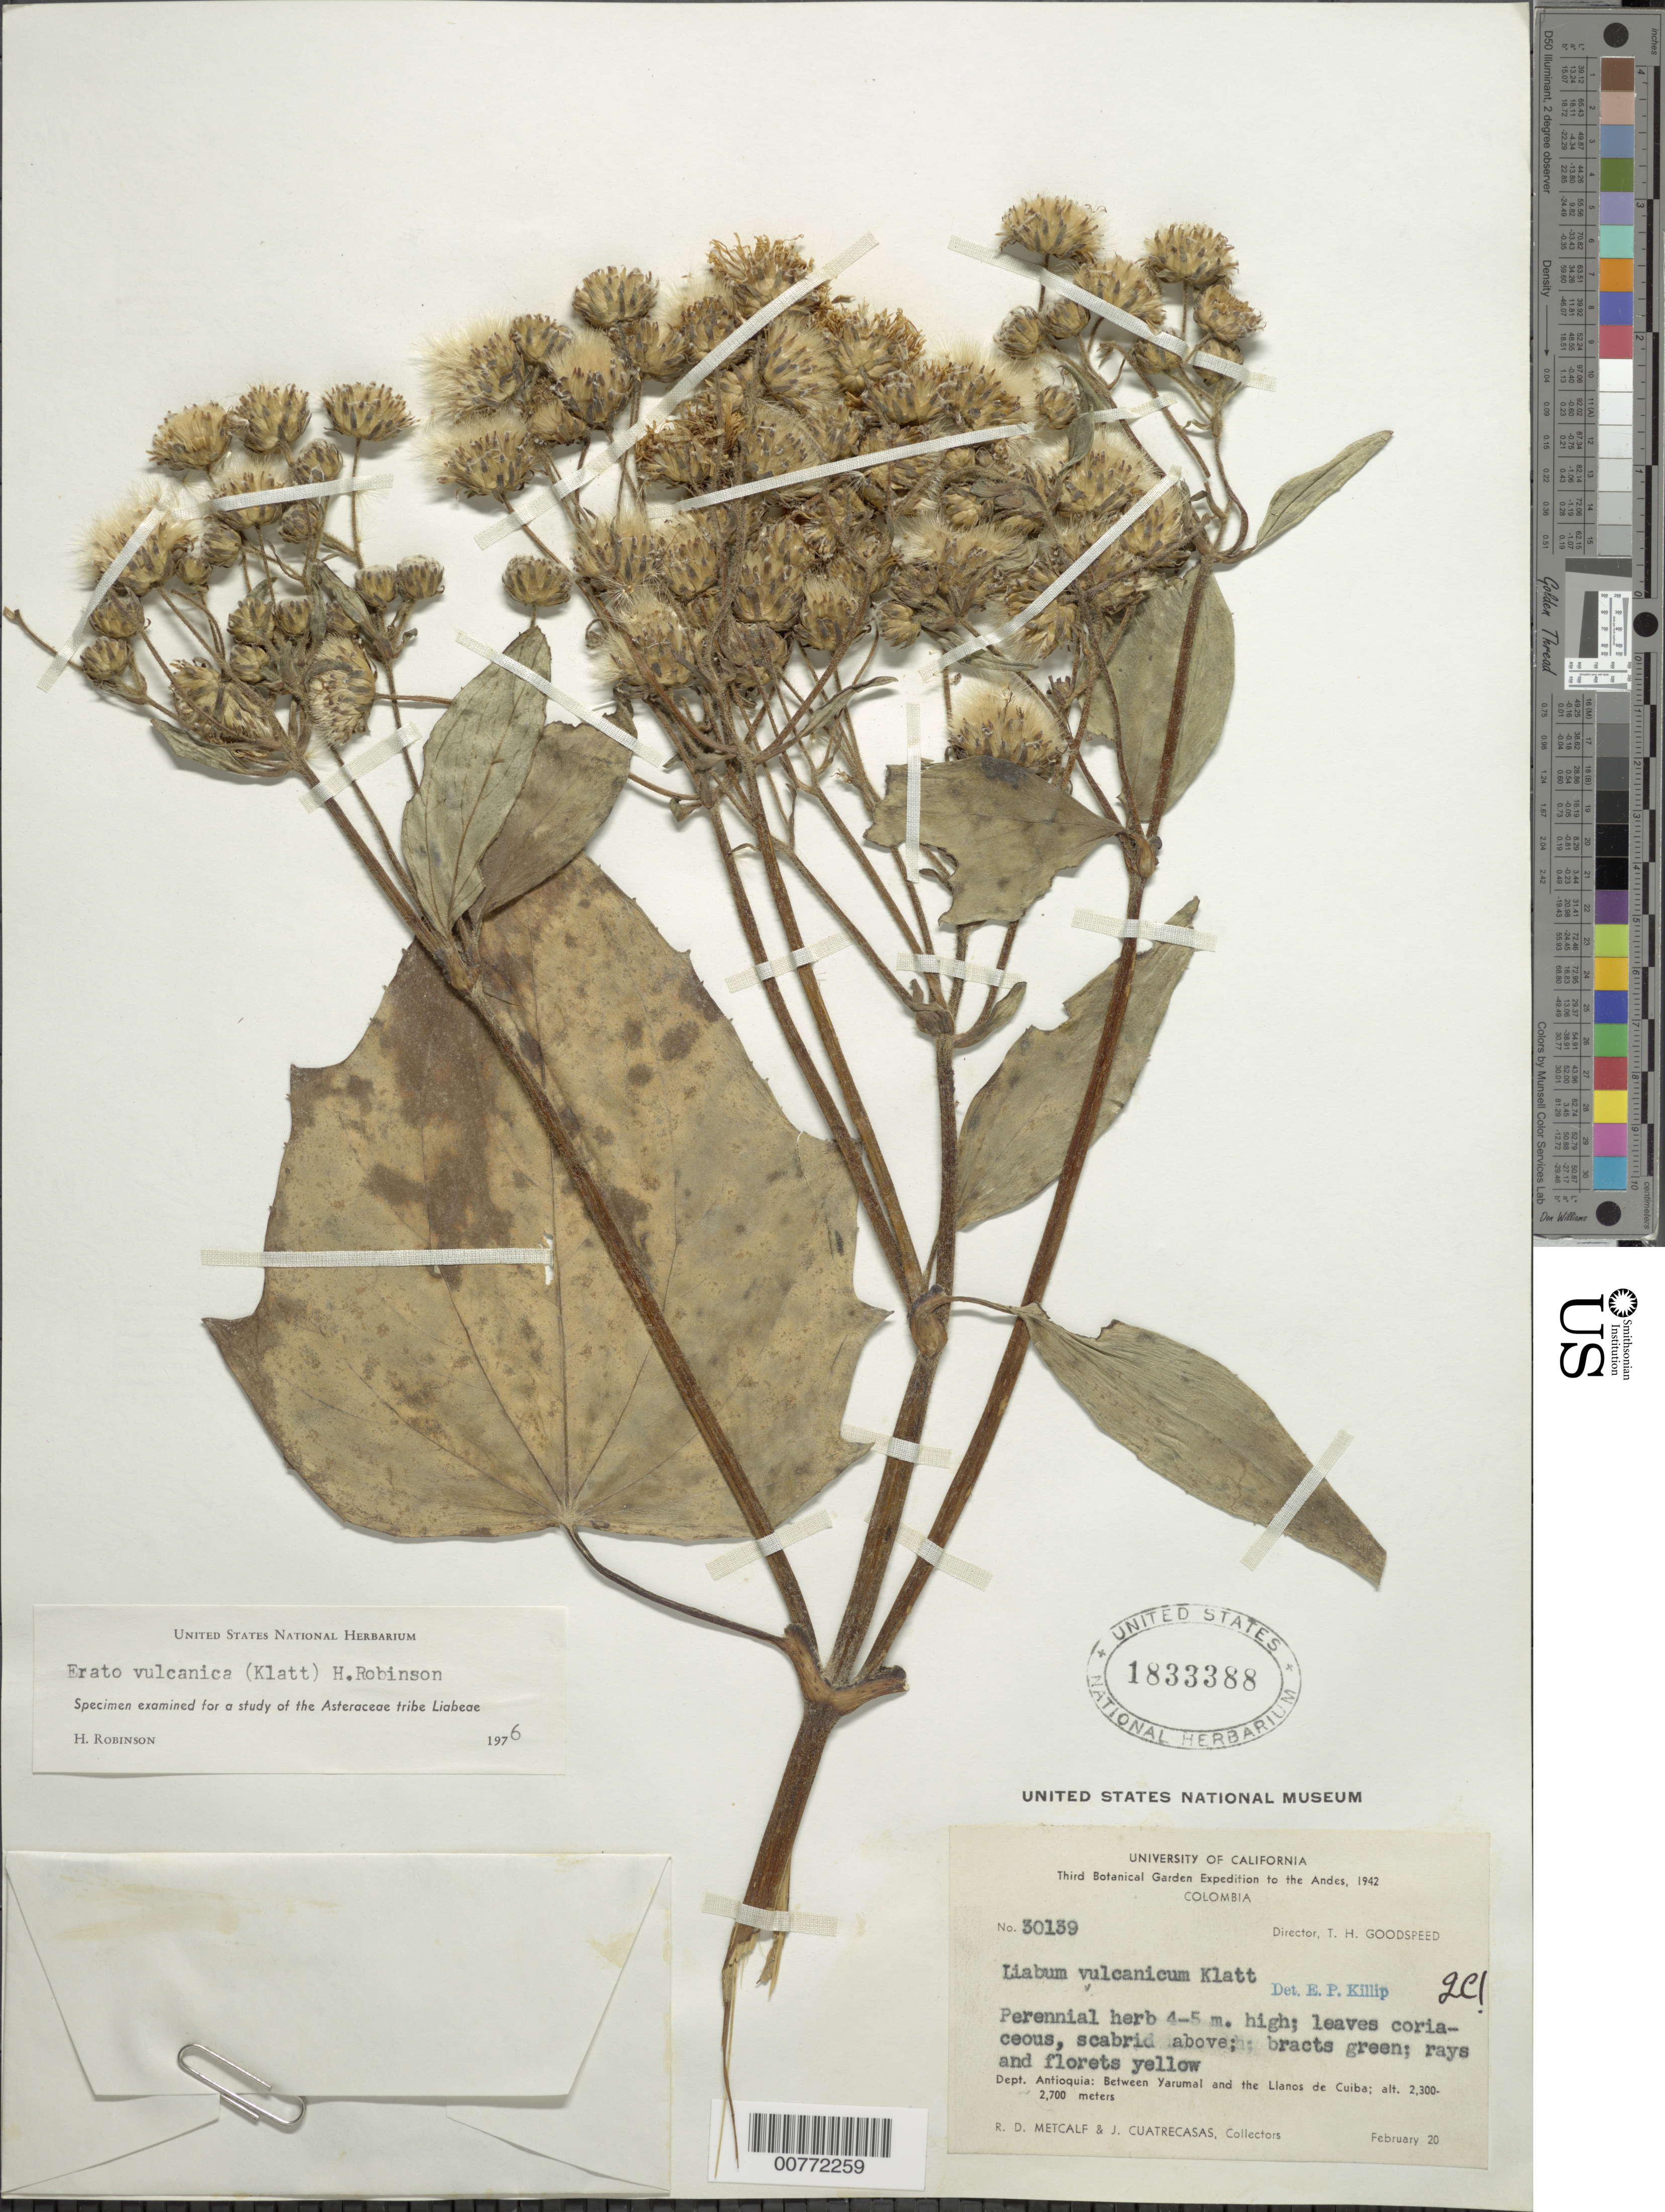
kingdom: Plantae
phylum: Tracheophyta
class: Magnoliopsida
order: Asterales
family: Asteraceae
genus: Erato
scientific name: Erato vulcanica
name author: (Klatt) H. Rob.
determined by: Robinson, Harold E., (US)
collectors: R. D. Metcalf & J. Cuatrecasas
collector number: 30139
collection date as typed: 20-Feb-42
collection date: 1942-02-20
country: Colombia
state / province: Antioquia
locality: Between Yarumal and the Llanos de Cuiba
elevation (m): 2300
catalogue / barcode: US 1833388